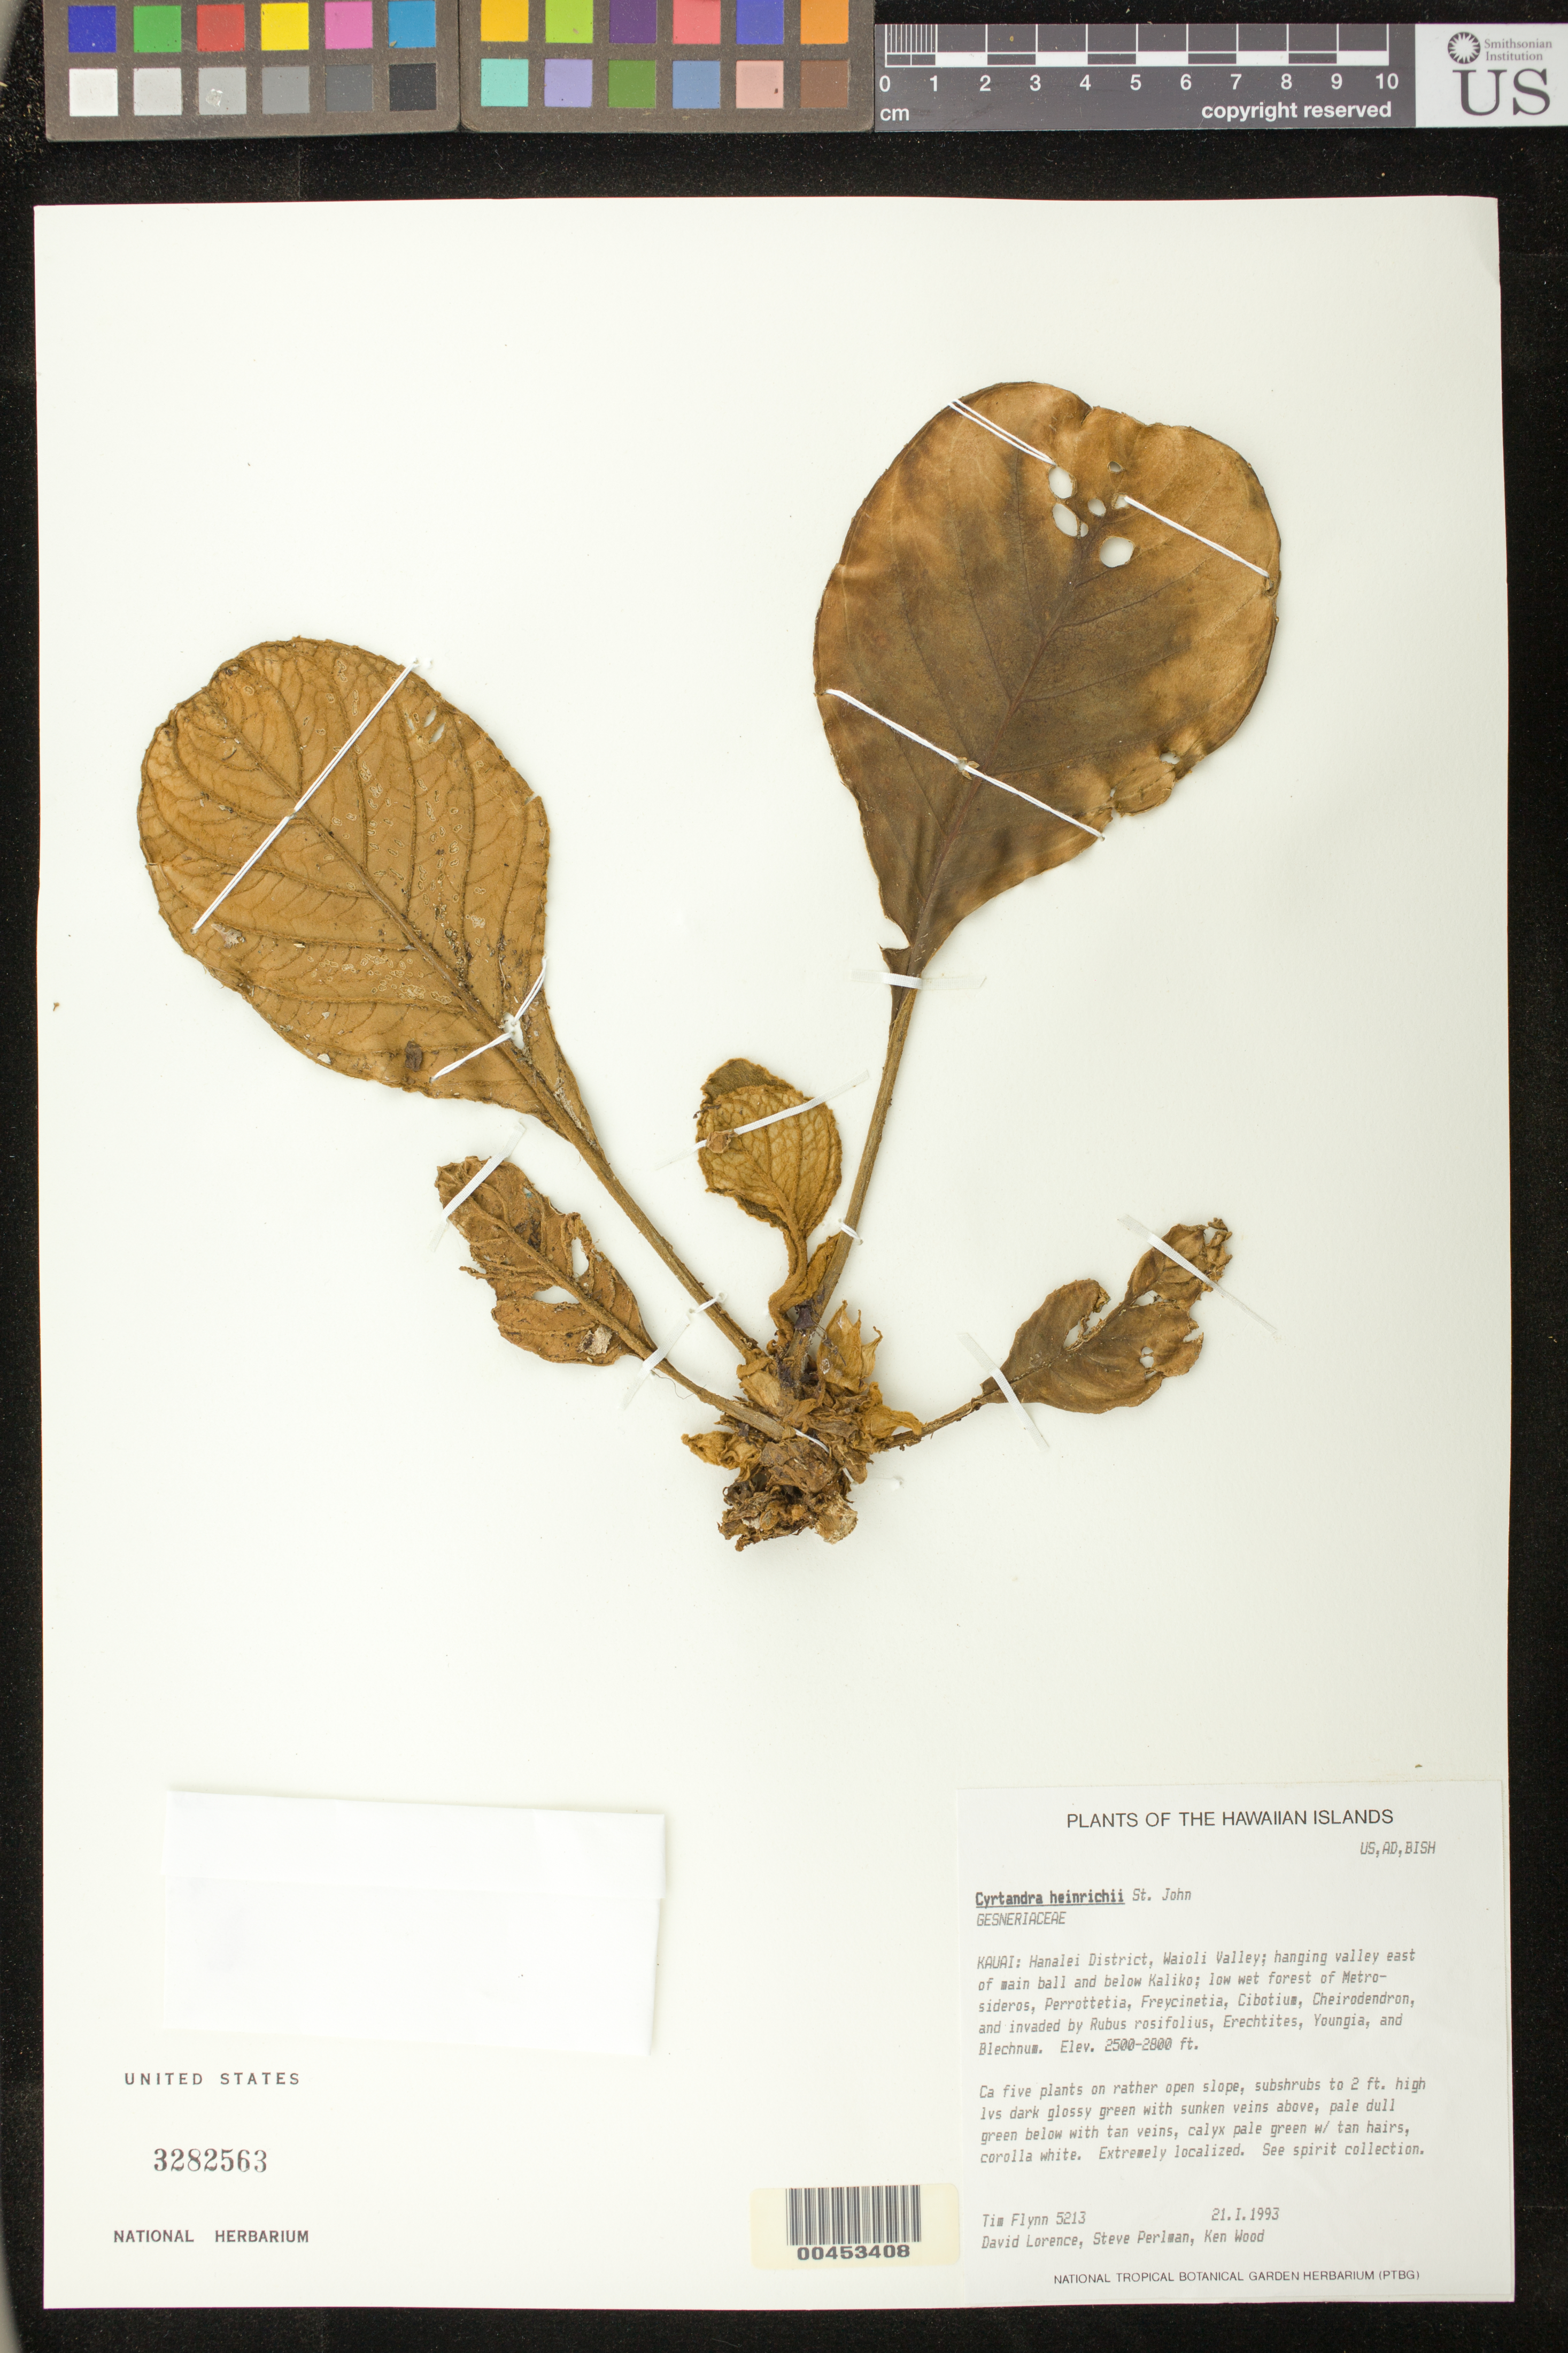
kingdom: Plantae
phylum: Tracheophyta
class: Magnoliopsida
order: Lamiales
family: Gesneriaceae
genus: Cyrtandra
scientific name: Cyrtandra heinrichii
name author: H. St. John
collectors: T. W. Flynn, D. Lorence, S. P. Perlman & K. Wood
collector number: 5213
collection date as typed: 21 Jan 1993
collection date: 1993-01-21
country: United States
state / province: Hawaii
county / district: Kauai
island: Kaua'i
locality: Hanalei Dist, Waioli Valley, hanging valley E of main ball & below Kaliko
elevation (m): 762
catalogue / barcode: US 3282563